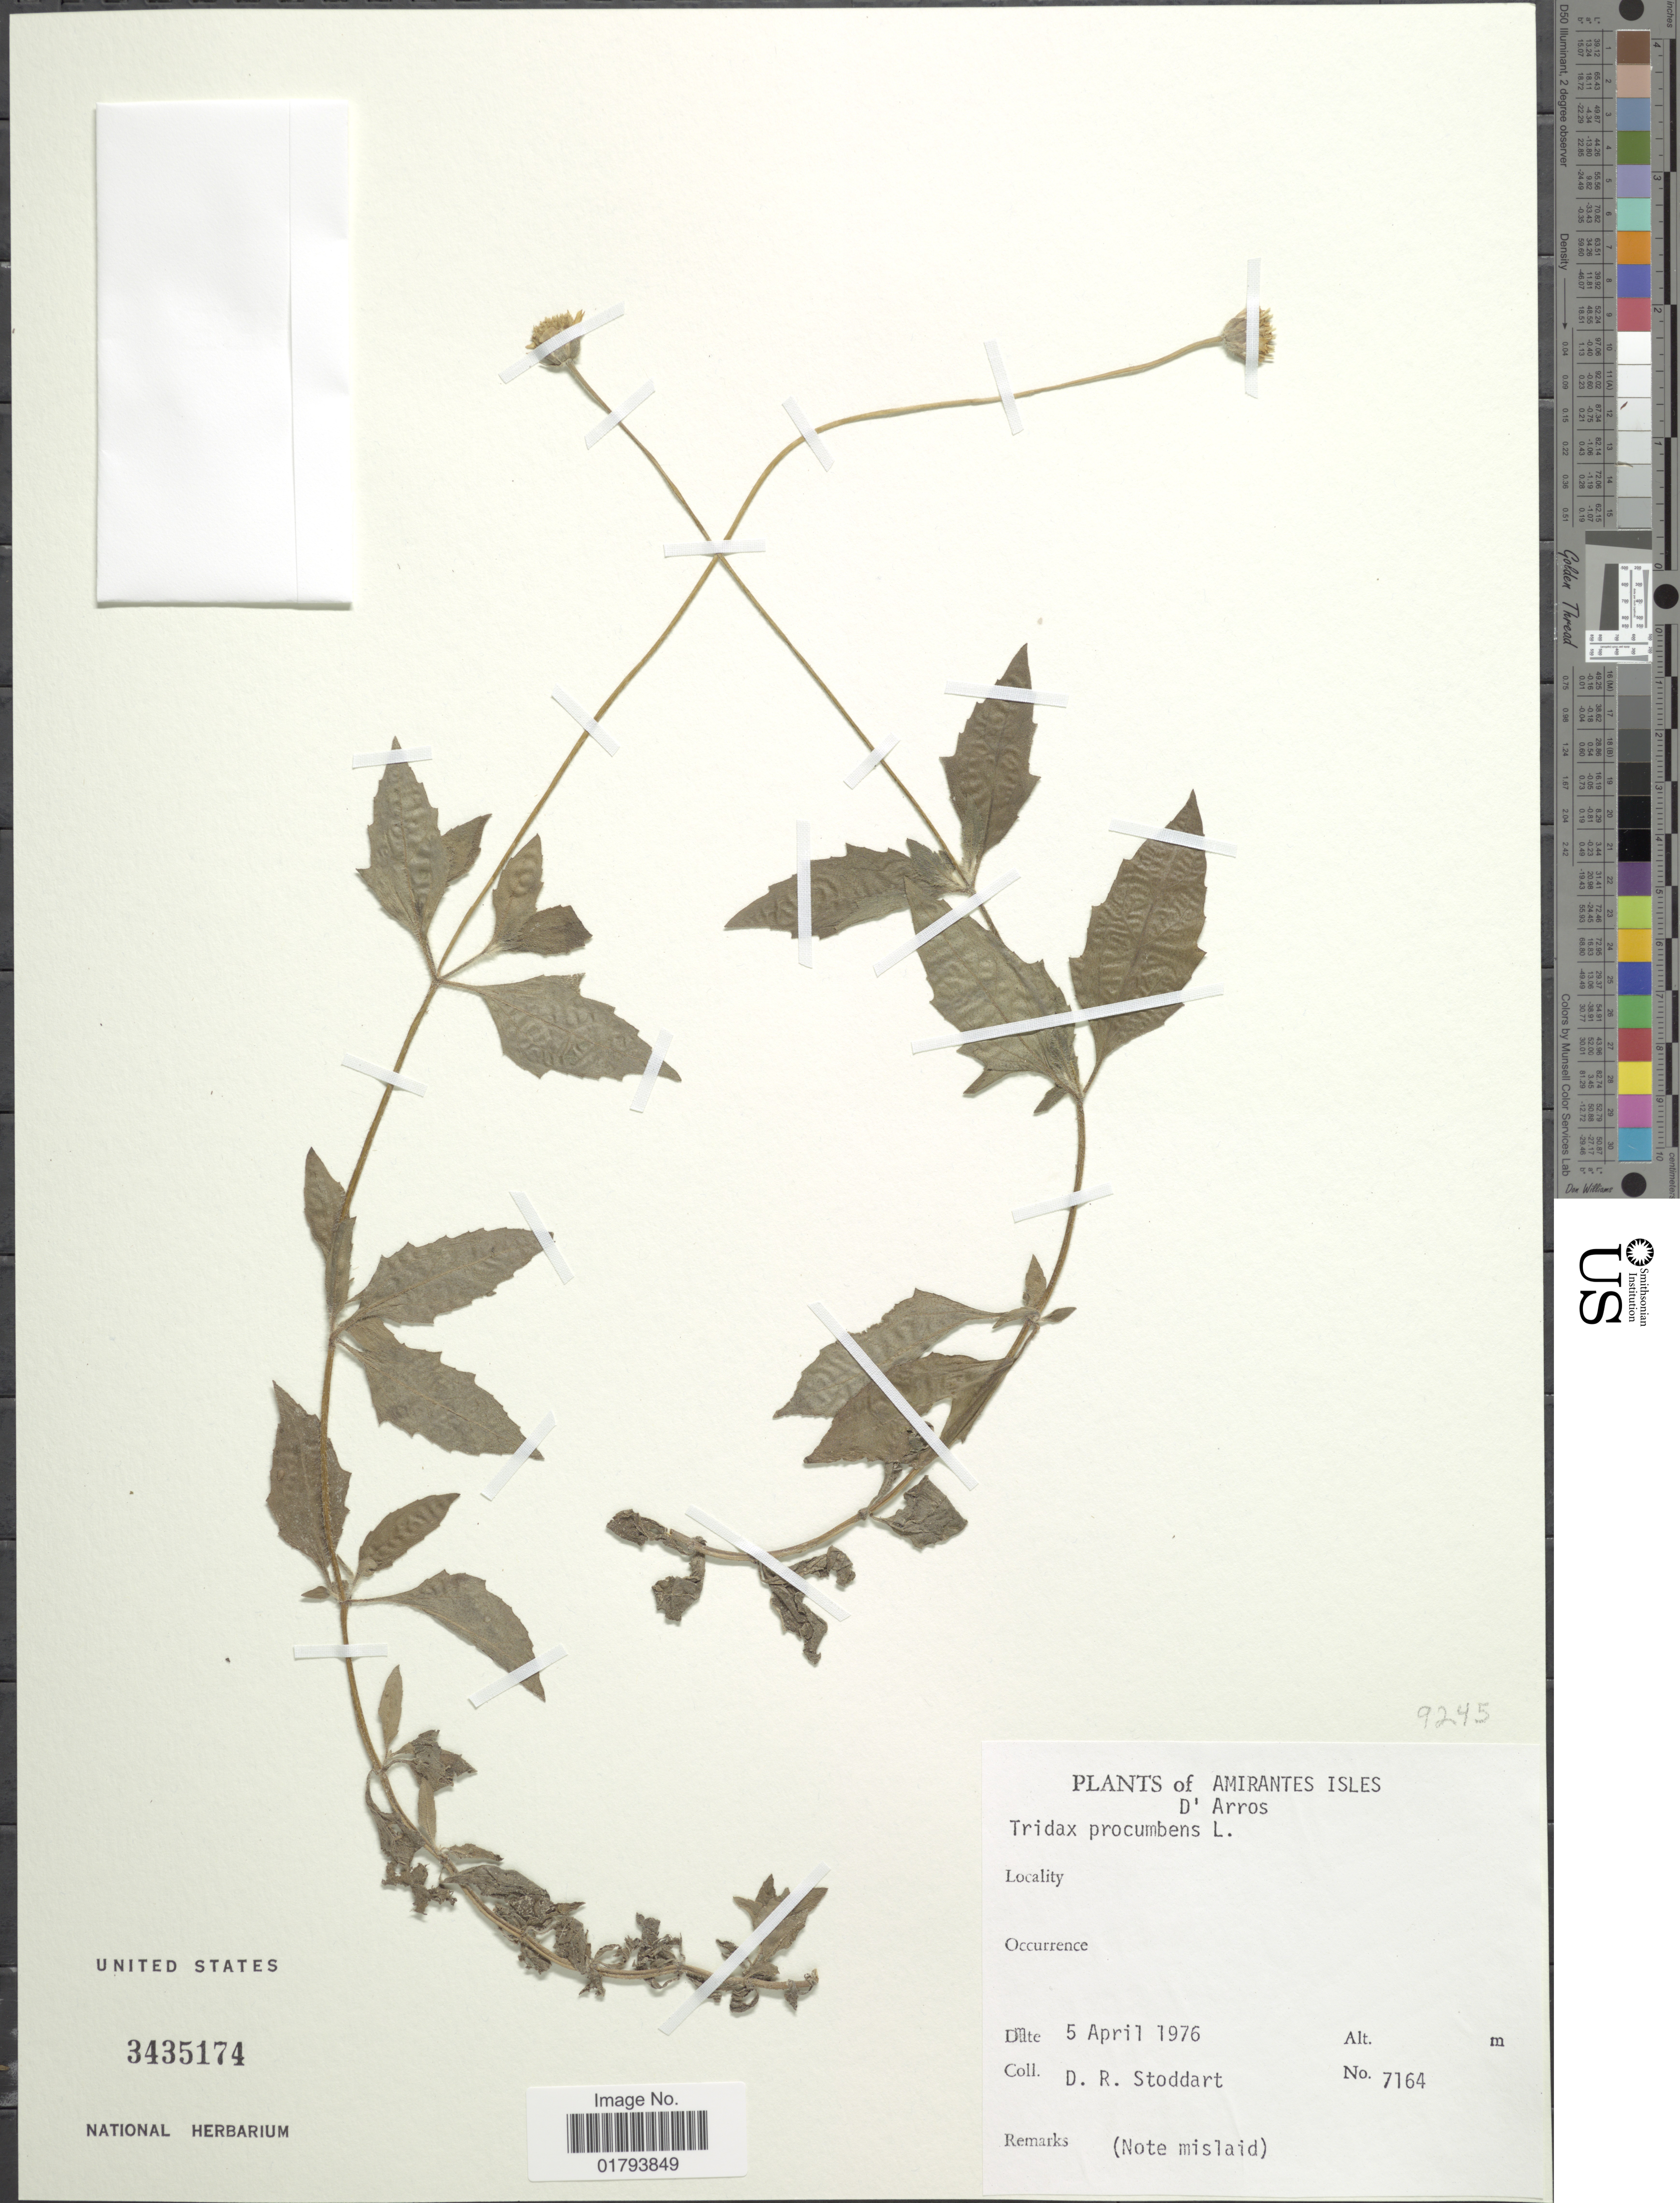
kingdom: Plantae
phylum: Tracheophyta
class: Magnoliopsida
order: Asterales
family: Asteraceae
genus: Tridax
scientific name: Tridax procumbens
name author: L.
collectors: D. R. Stoddart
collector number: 7164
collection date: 1976-04-05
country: Seychelles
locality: Amirantes Isles, D' Arros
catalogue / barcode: US 3435174